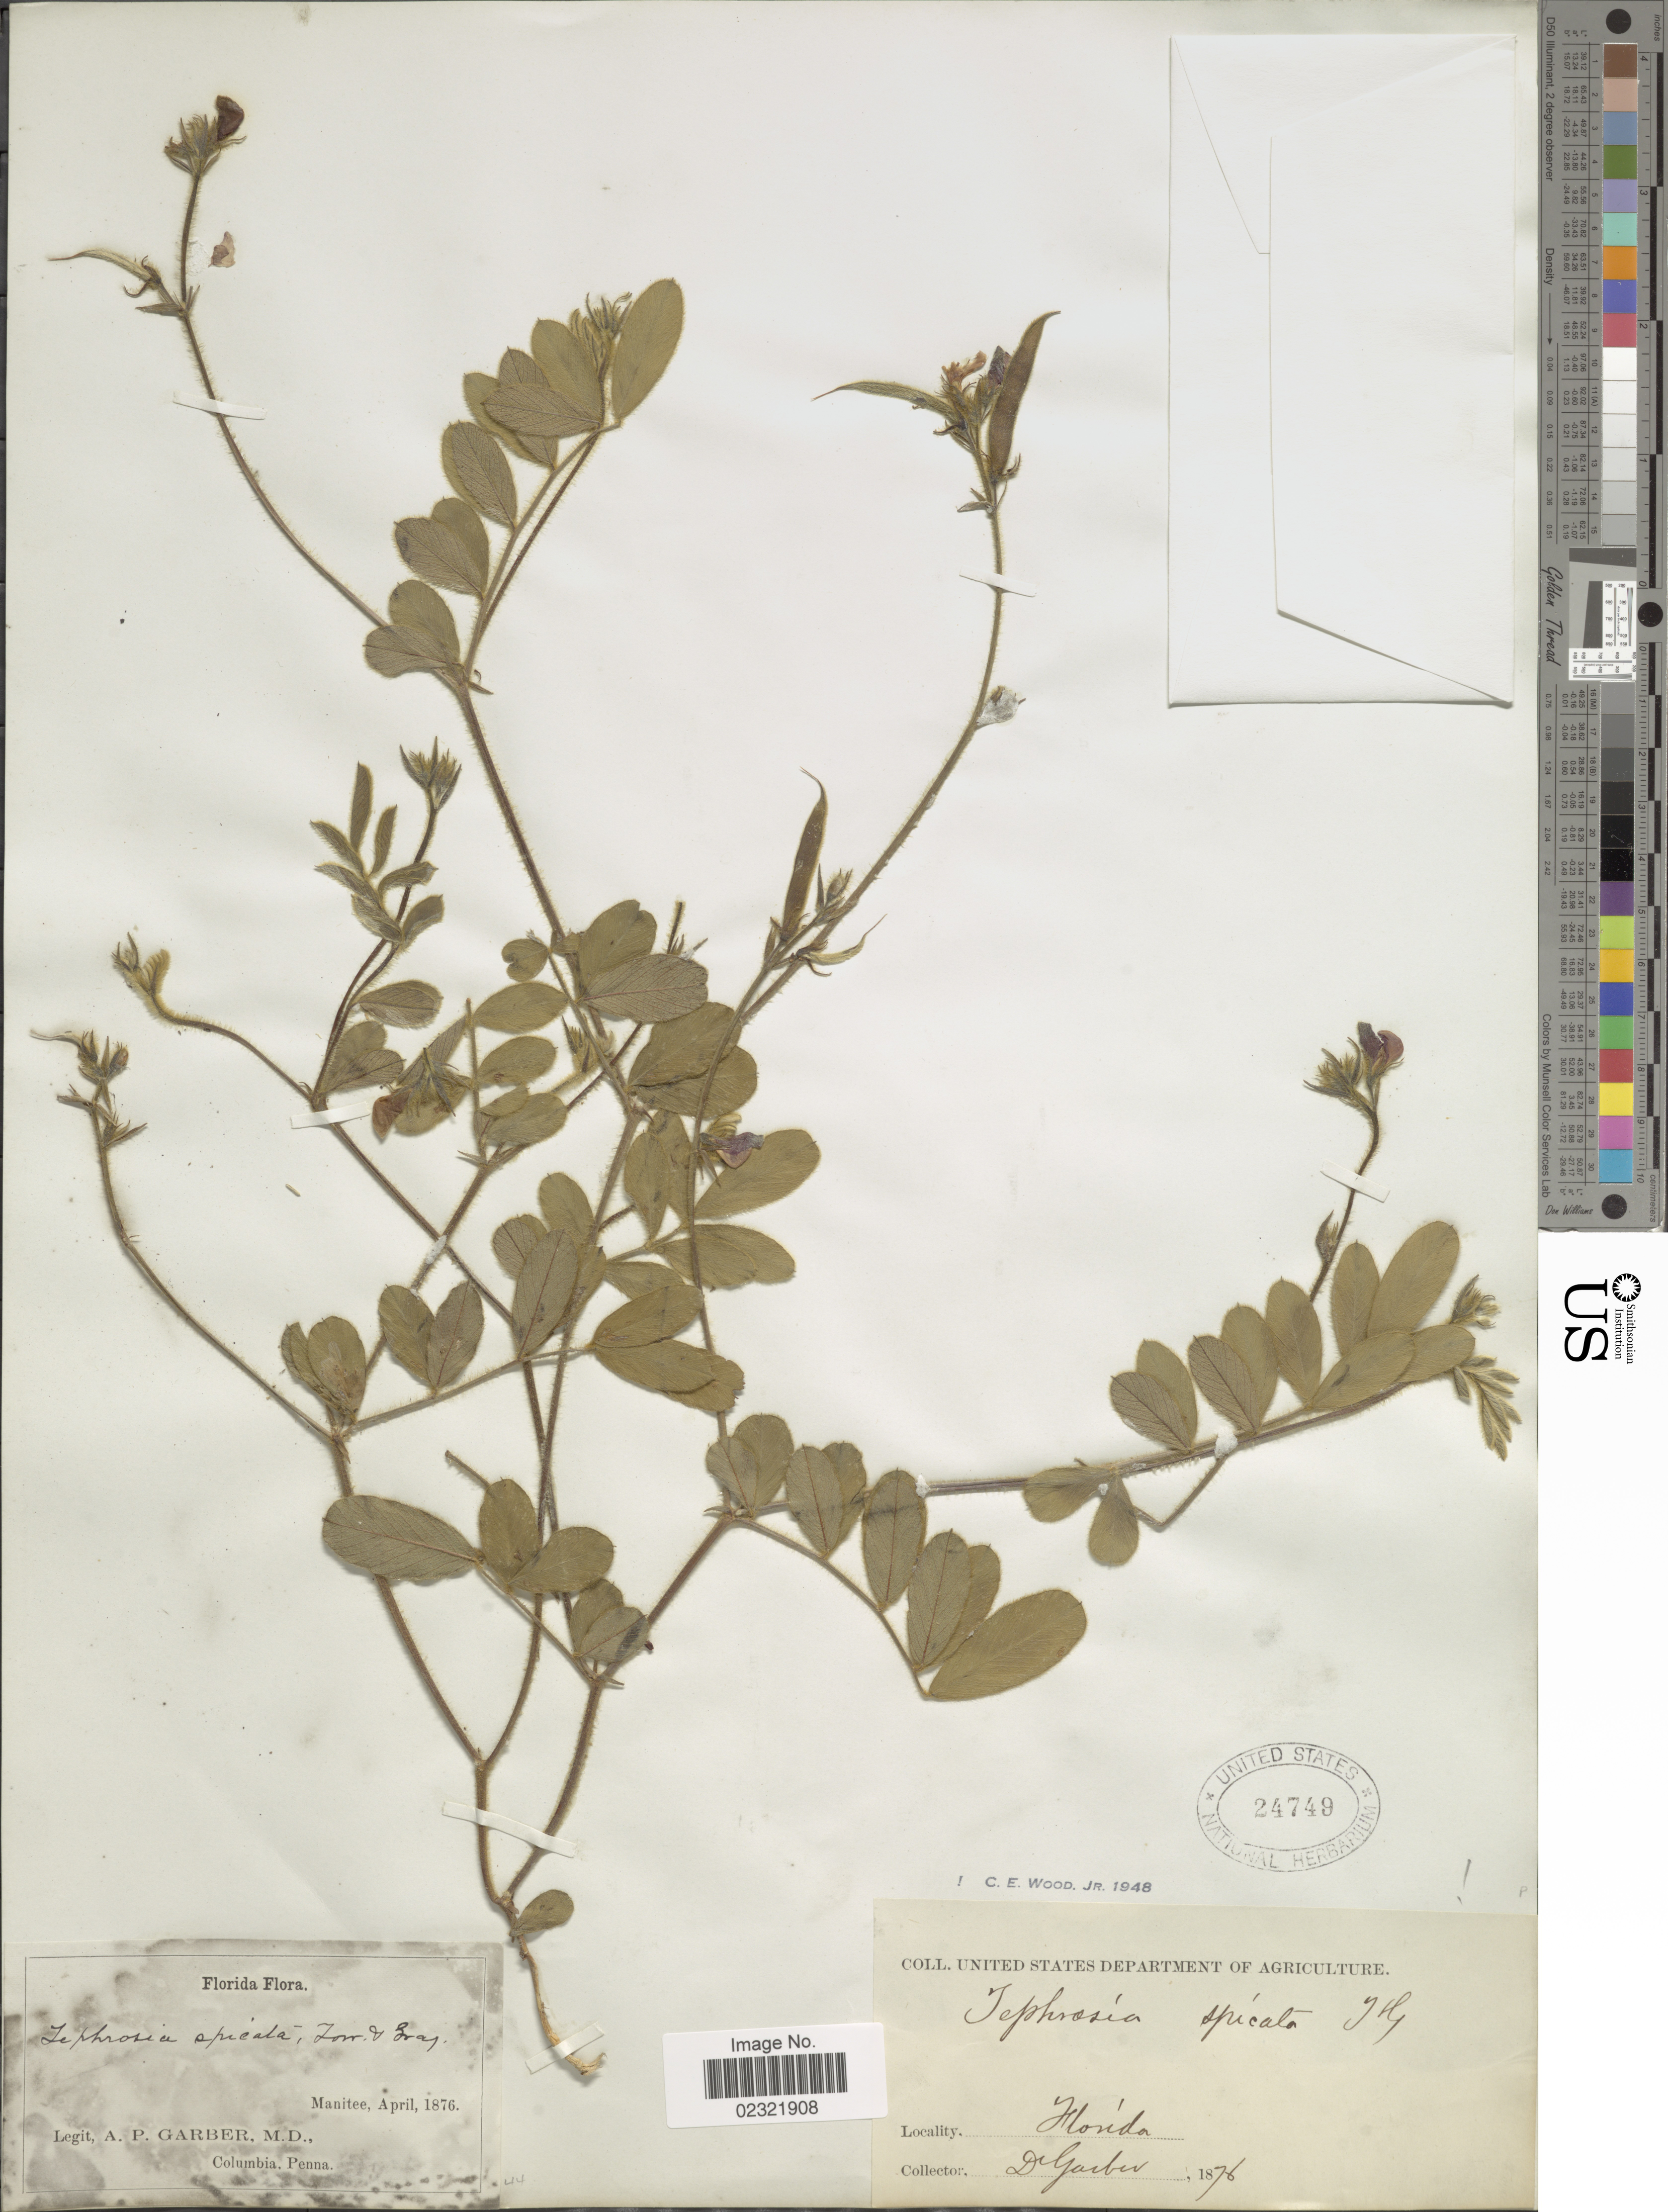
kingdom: Plantae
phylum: Tracheophyta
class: Magnoliopsida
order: Fabales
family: Fabaceae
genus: Tephrosia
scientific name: Tephrosia spicata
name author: (Walter) Torr. & A. Gray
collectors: A. P. Garber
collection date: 1876-04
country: United States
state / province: Florida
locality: Manitee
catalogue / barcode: US 24749